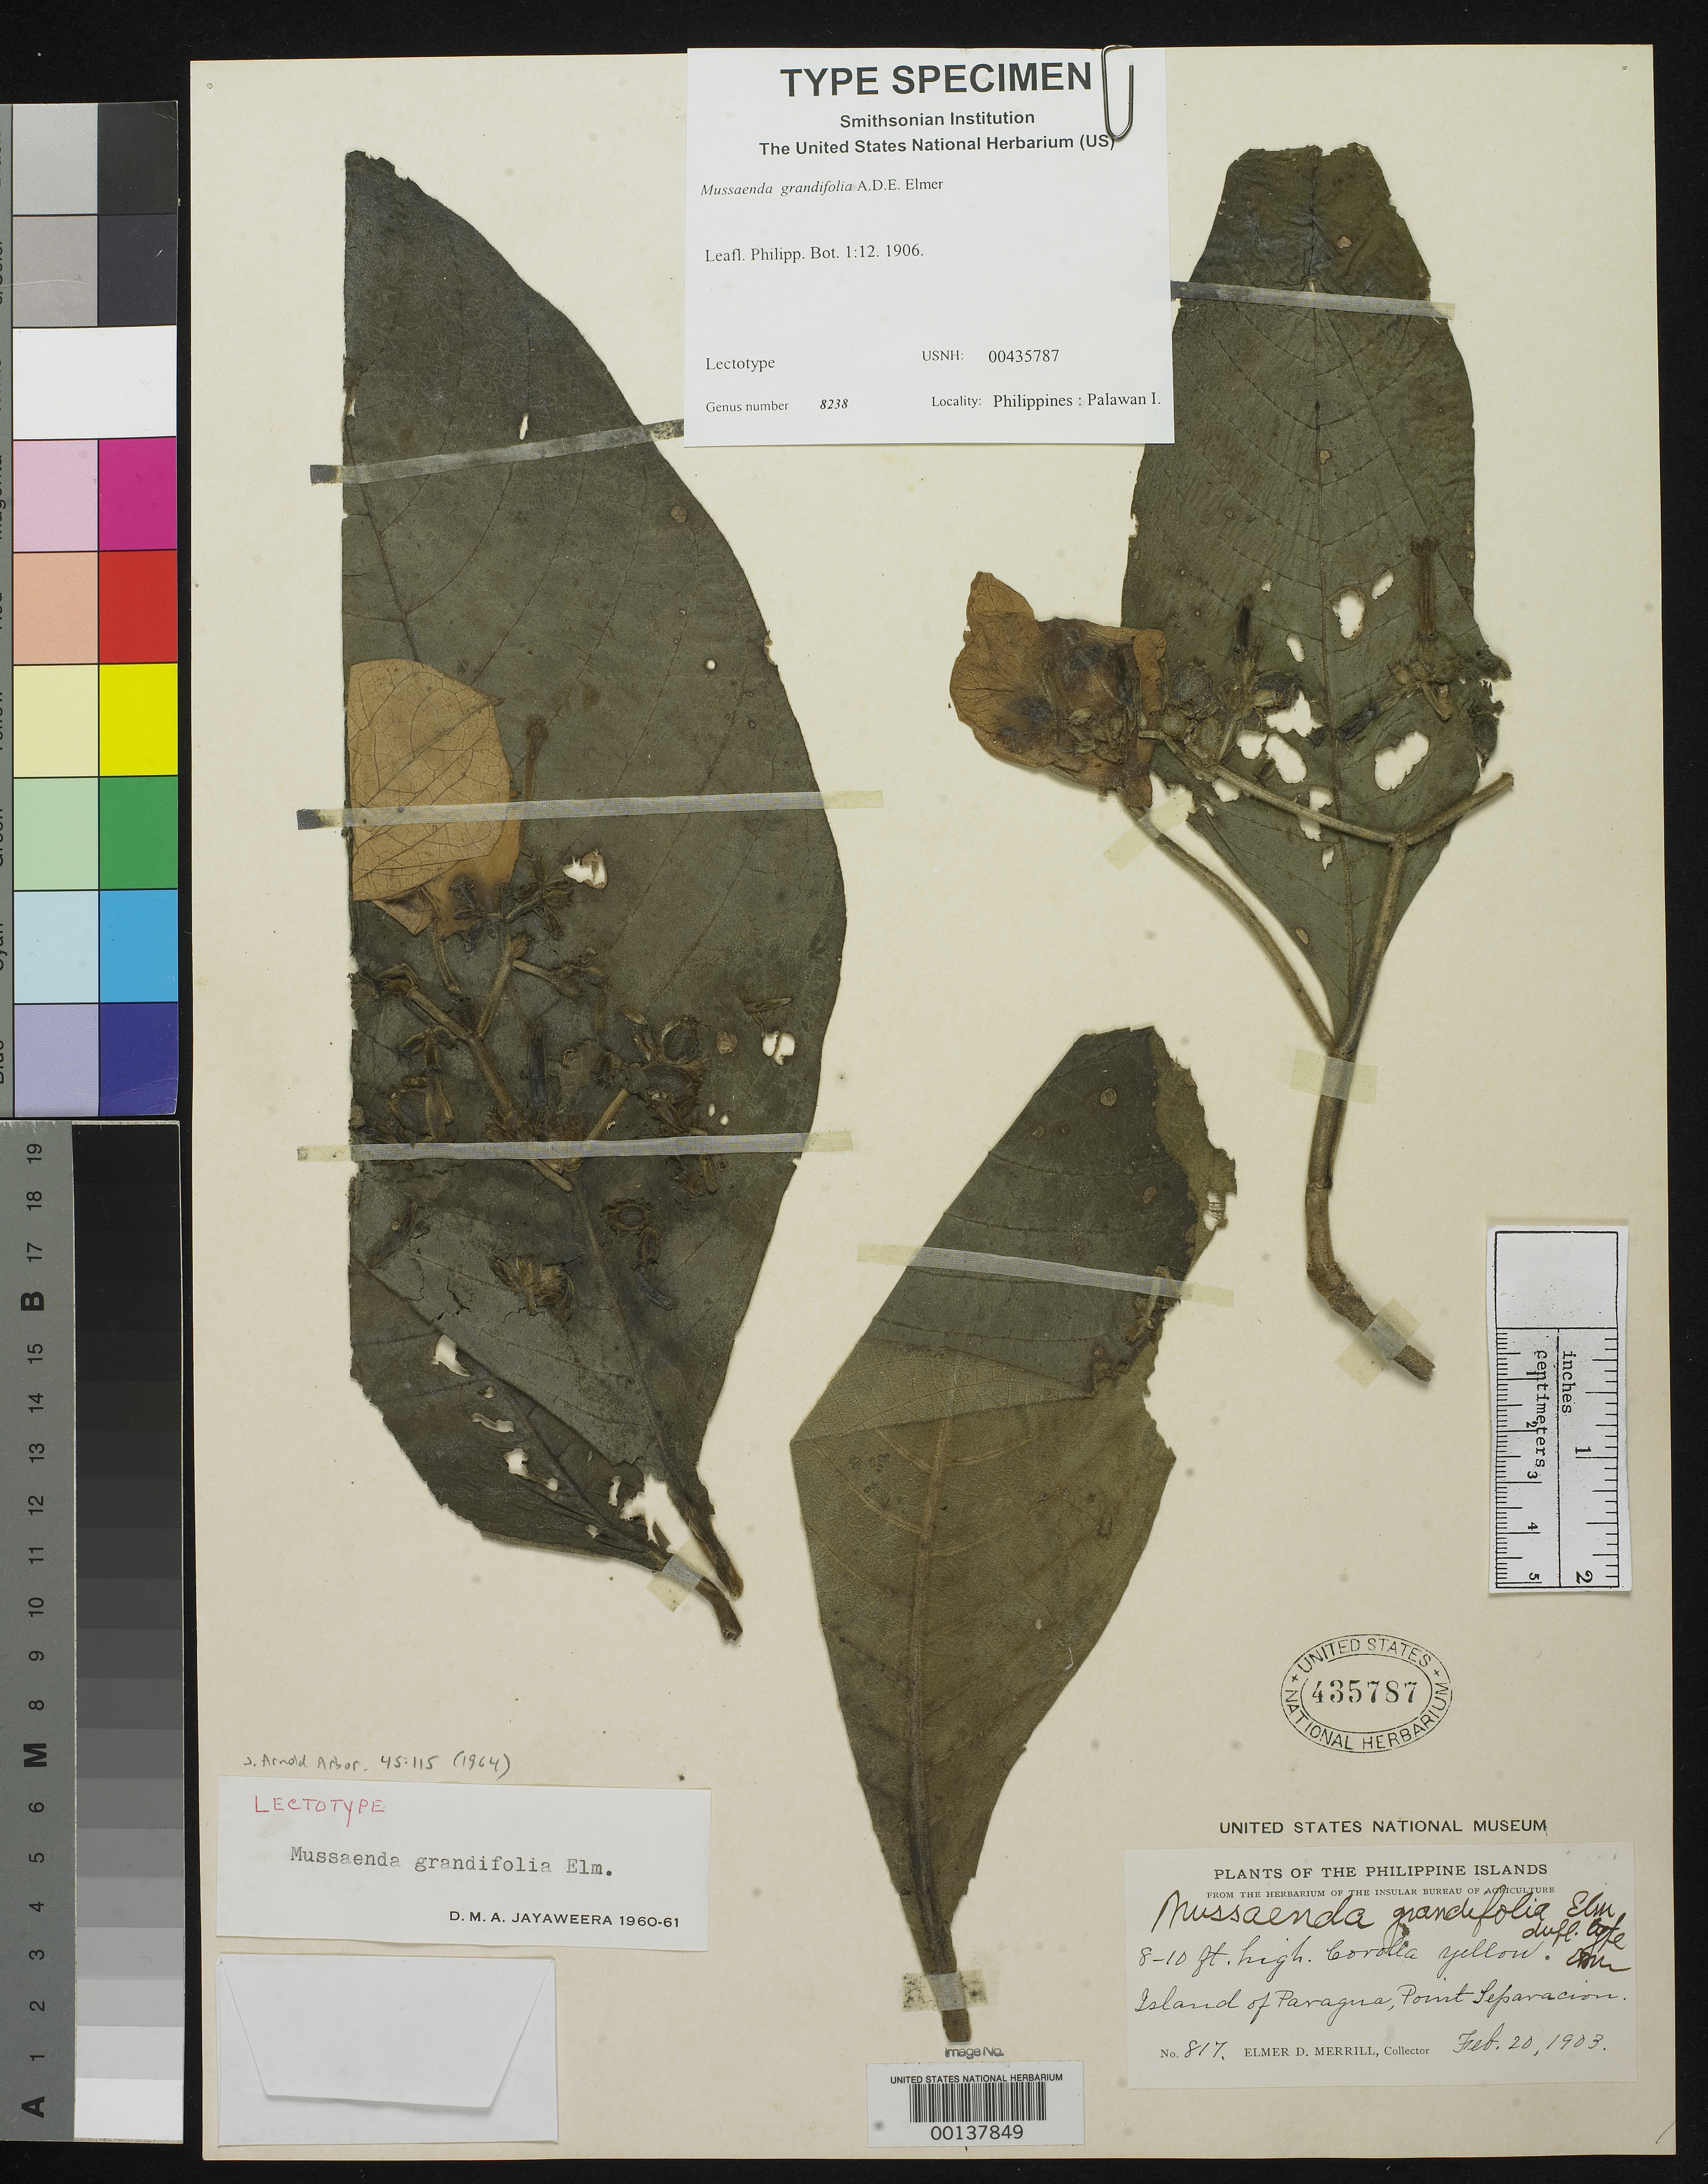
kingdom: Plantae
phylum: Tracheophyta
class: Magnoliopsida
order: Gentianales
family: Rubiaceae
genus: Mussaenda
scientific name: Mussaenda grandifolia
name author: Elmer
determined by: Jayaweera, Don M. A.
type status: Lectotype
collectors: E. D. Merrill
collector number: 817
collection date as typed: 20 Feb 1903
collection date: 1903-02-20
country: Philippines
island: Palawan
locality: Island of Paragua, Point Separacion.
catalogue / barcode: US 435787